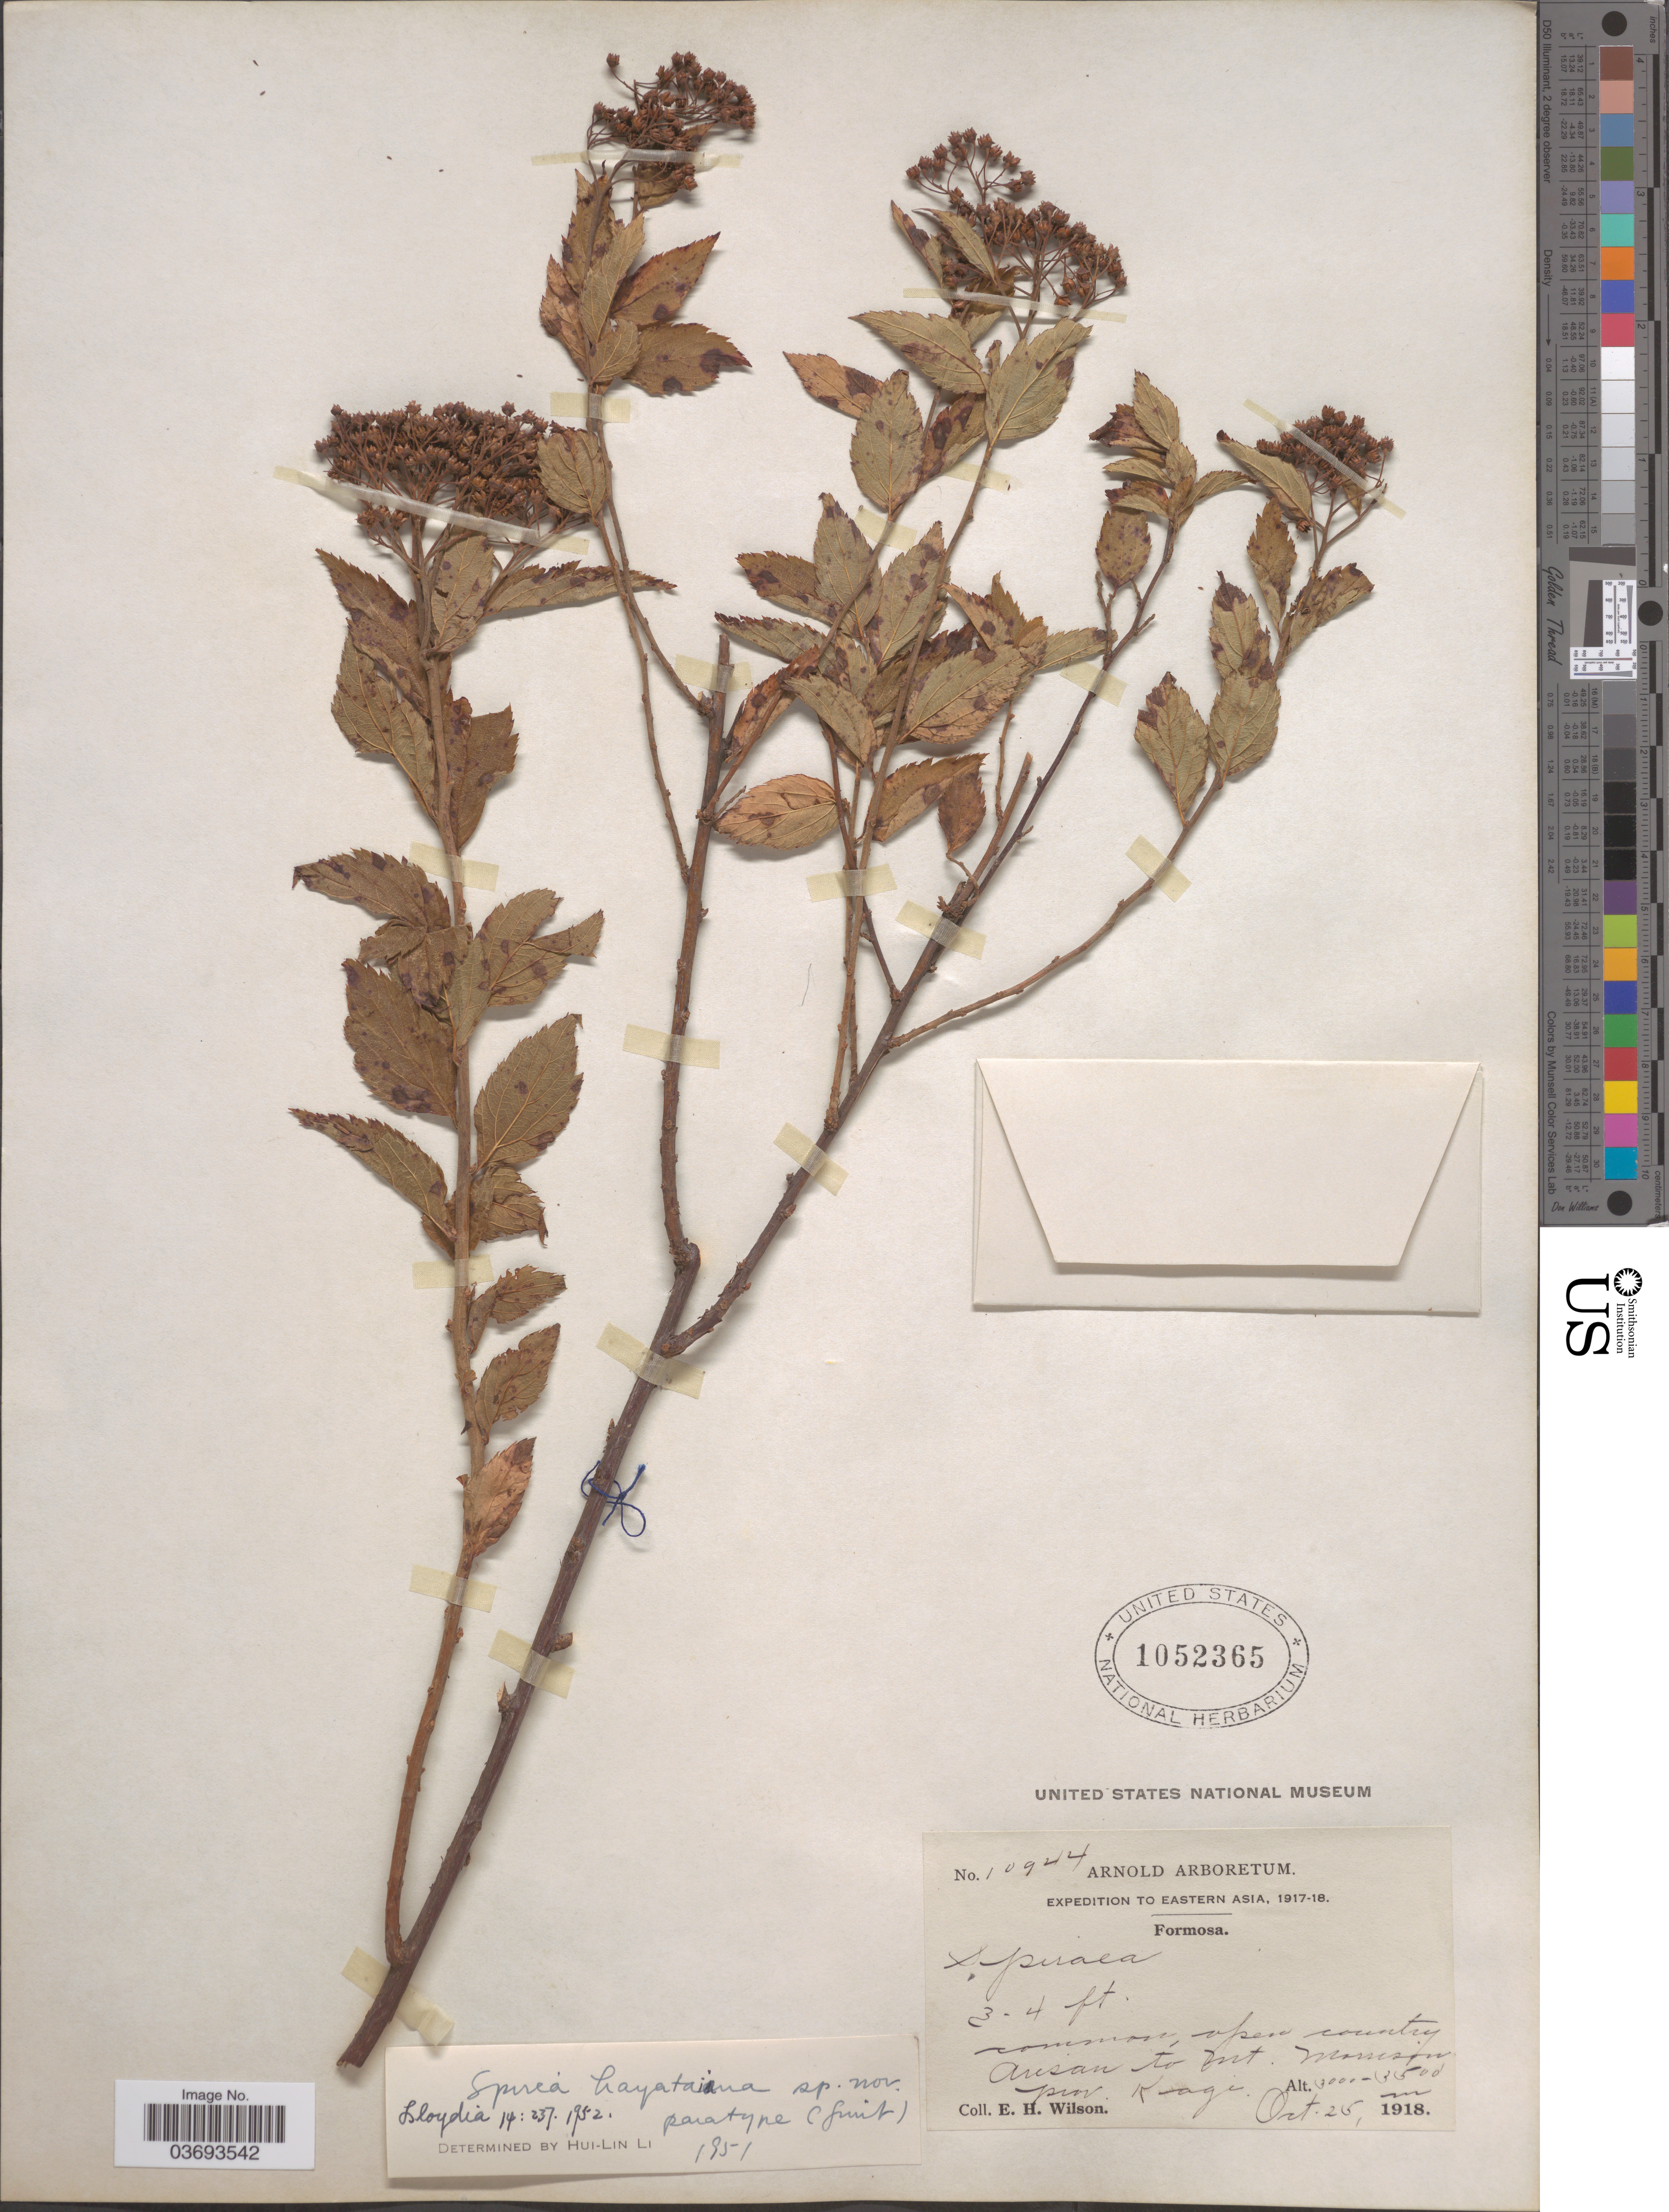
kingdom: Plantae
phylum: Tracheophyta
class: Magnoliopsida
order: Rosales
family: Rosaceae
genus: Spiraea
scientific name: Spiraea hayataiana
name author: H.L. Li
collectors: E. Wilson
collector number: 10944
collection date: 1918-10-25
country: Taiwan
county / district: Chiayi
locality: Formosa. Open country Arisan to Mt. Morrison. Prov. Kagi.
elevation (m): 3000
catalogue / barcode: US 1052365